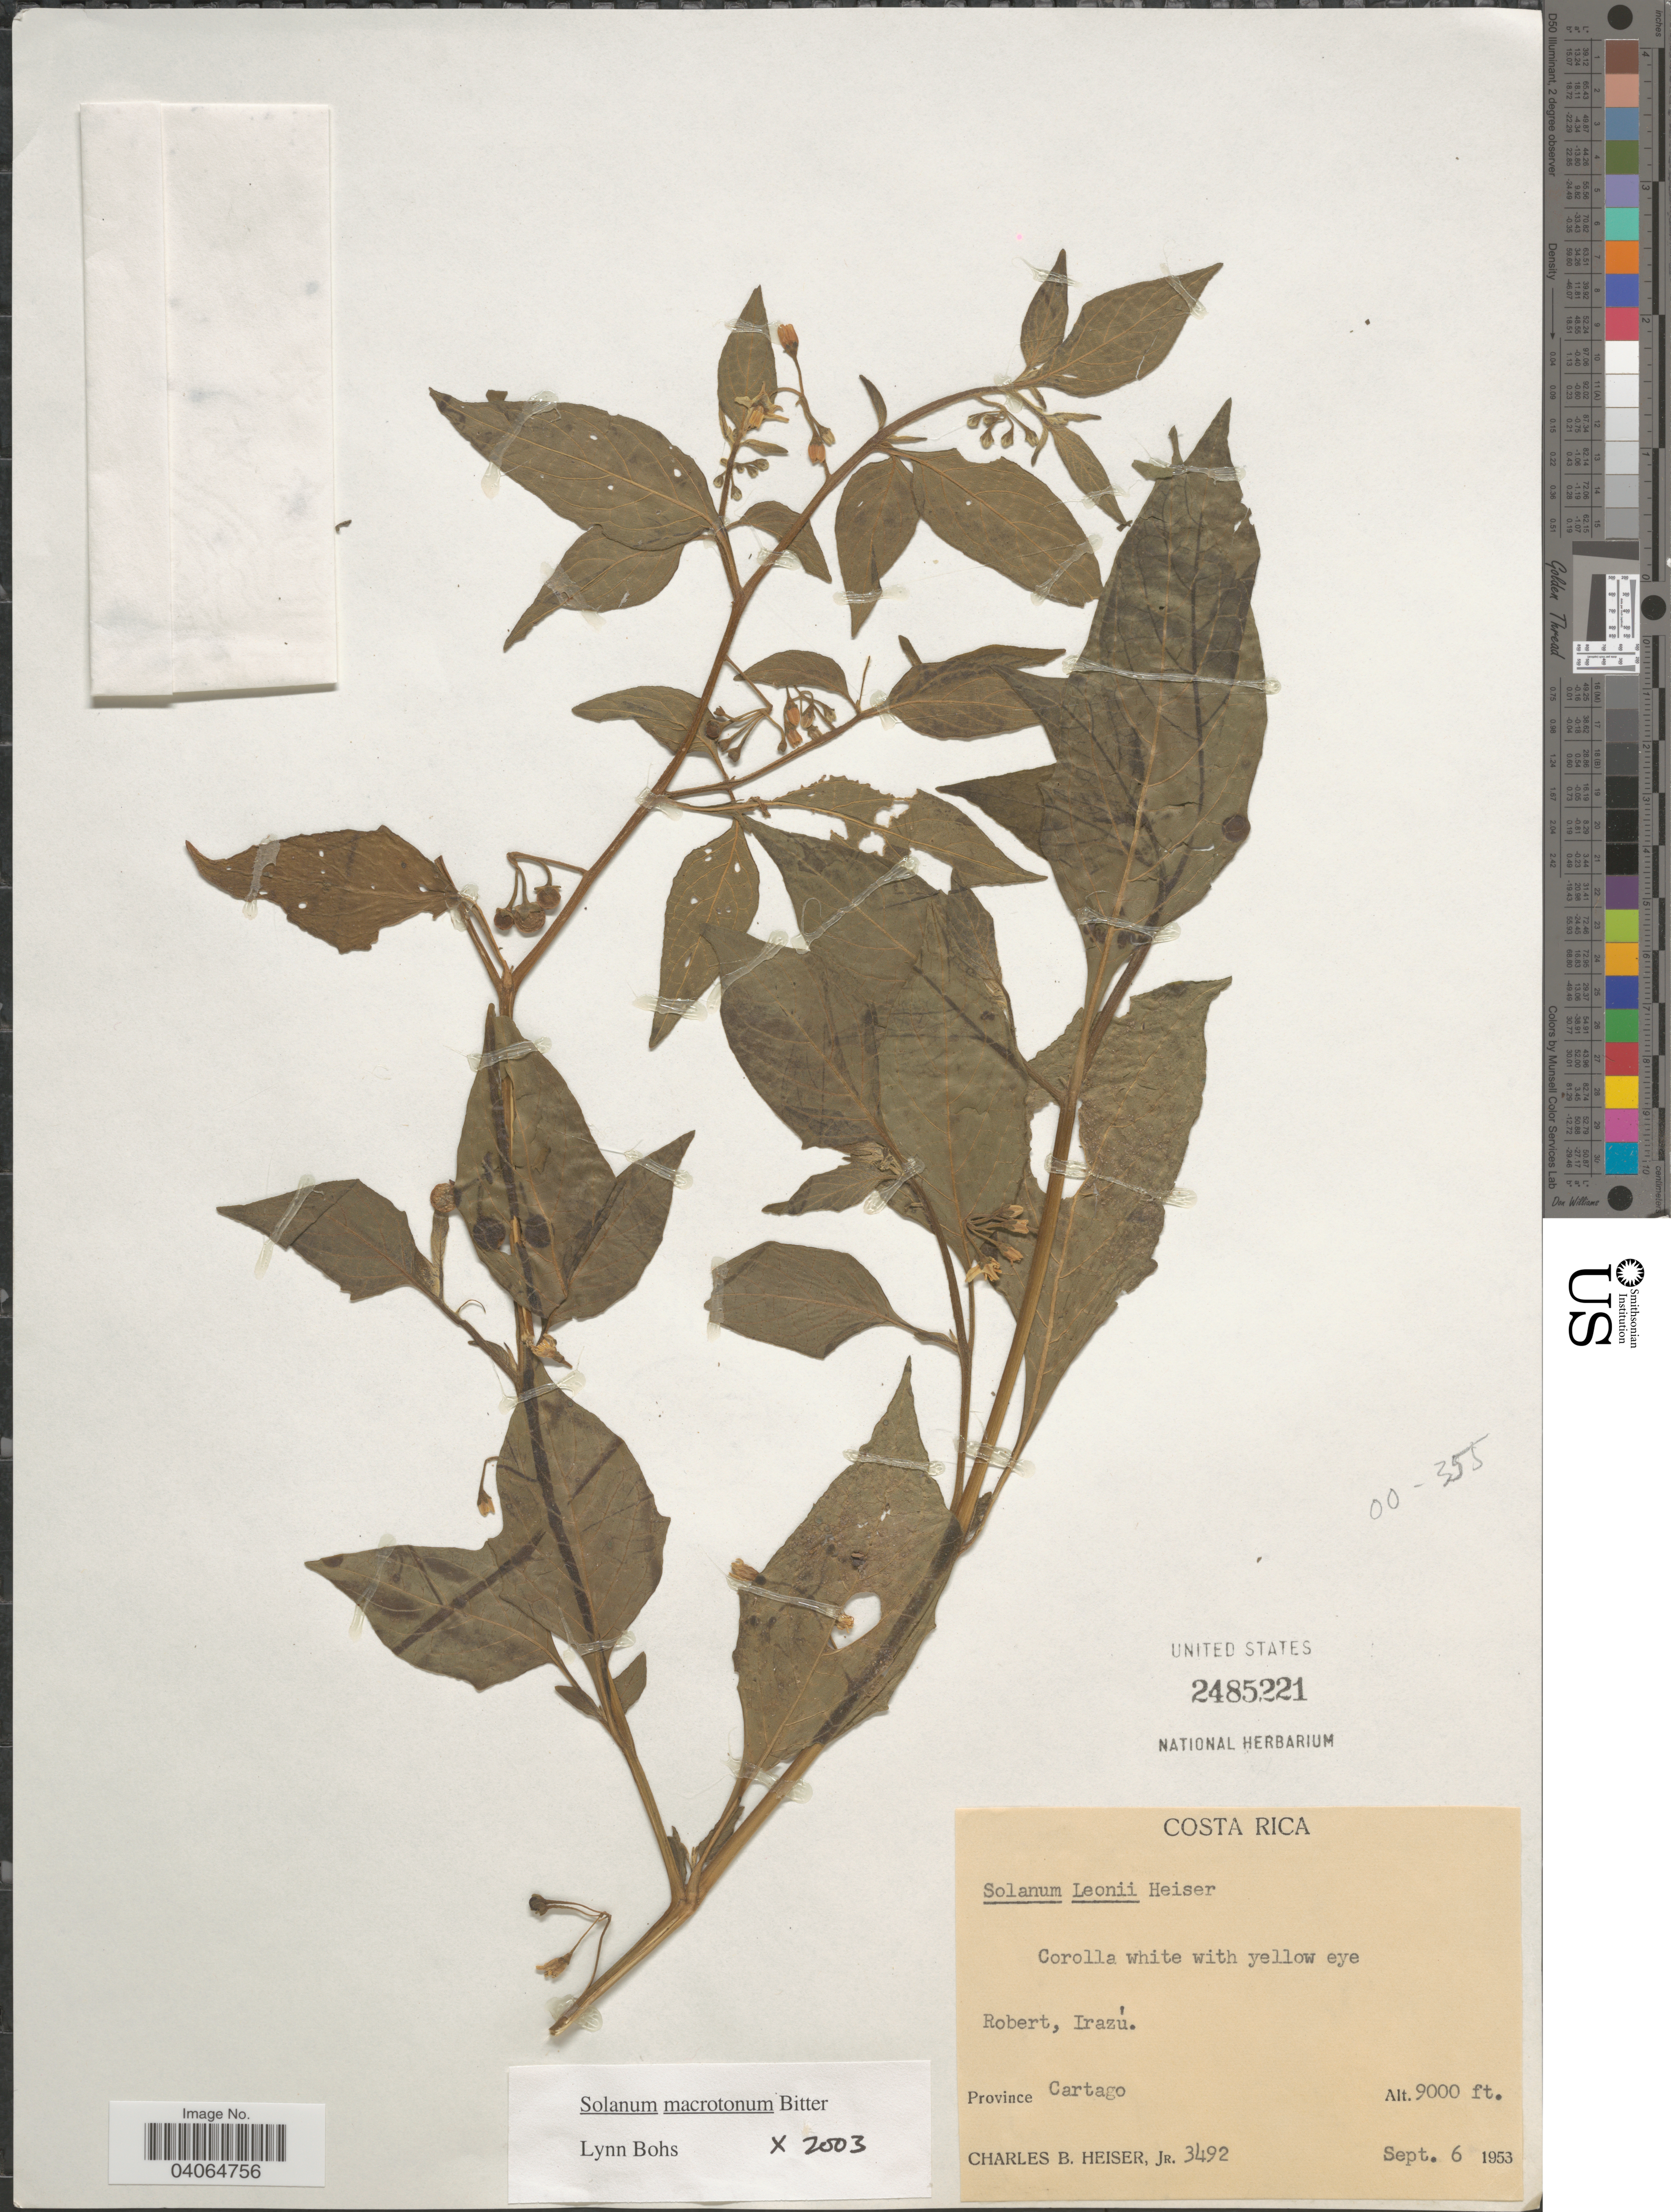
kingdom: Plantae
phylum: Tracheophyta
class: Magnoliopsida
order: Solanales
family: Solanaceae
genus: Solanum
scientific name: Solanum macrotonum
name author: Bitter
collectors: C. B. Heiser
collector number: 3492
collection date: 1953-09-06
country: Costa Rica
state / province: Cartago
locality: Robert, Irazú.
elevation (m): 2743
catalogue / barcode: US 2485221